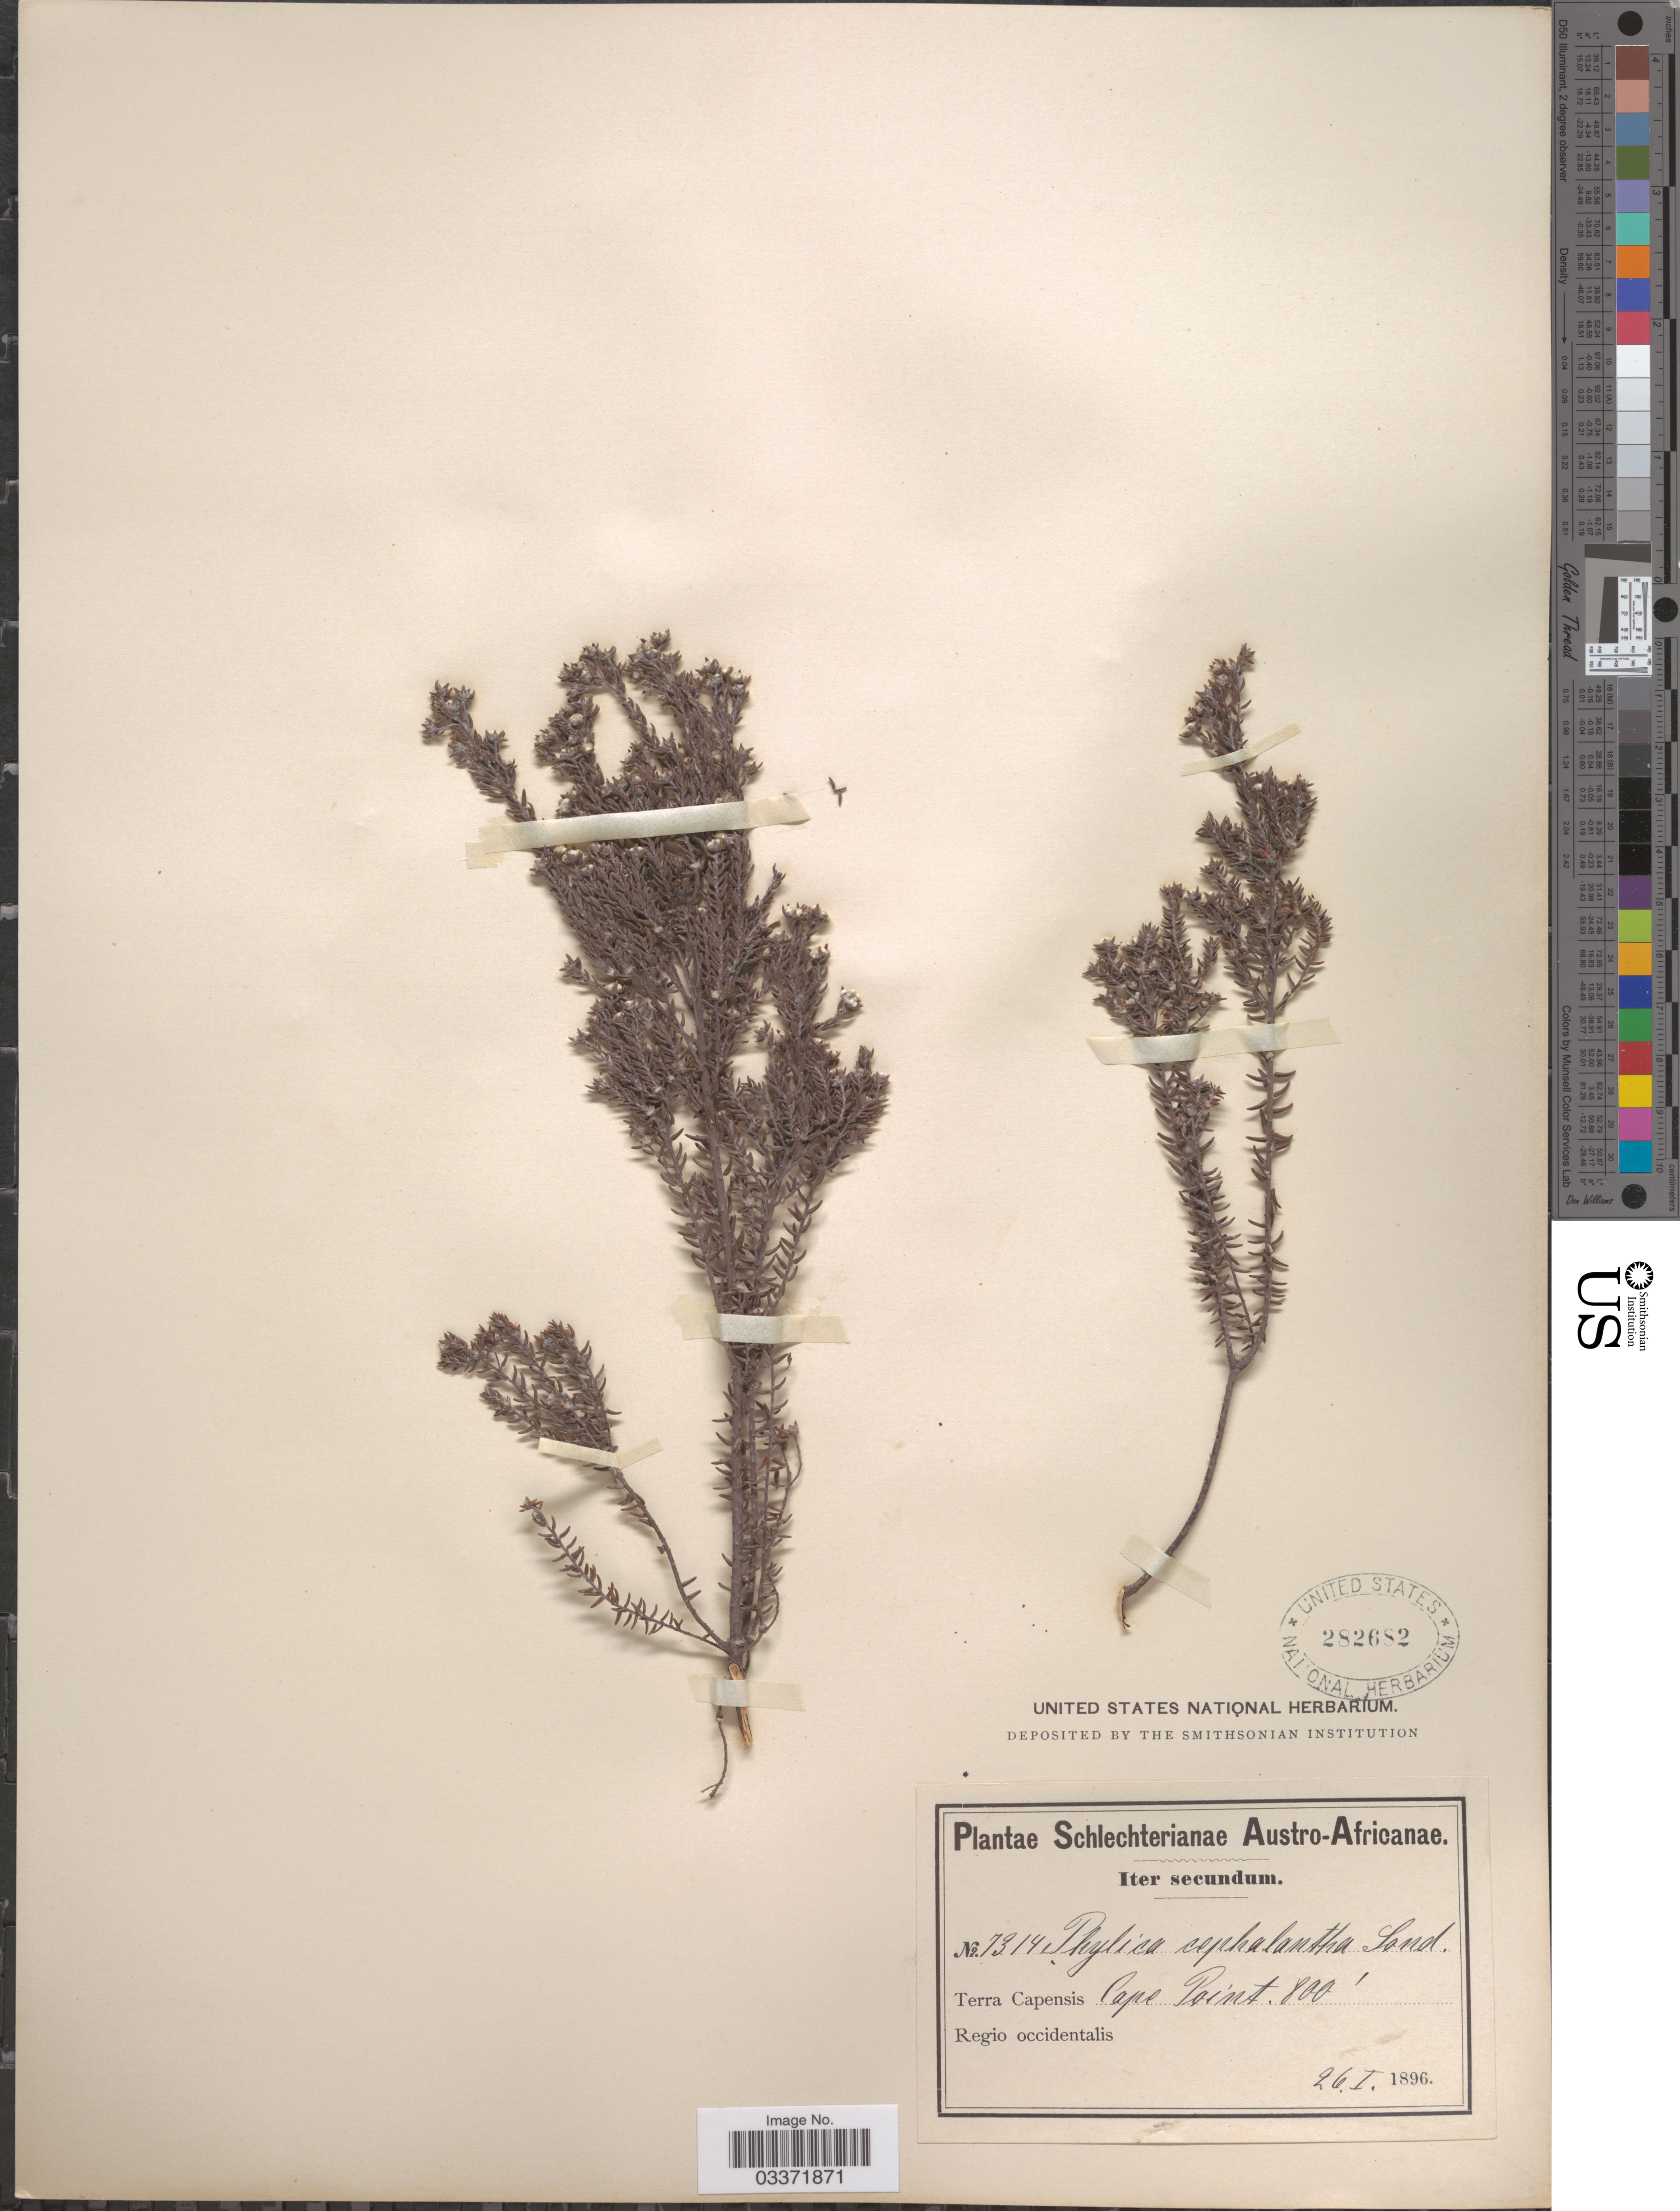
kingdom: Plantae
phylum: Tracheophyta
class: Magnoliopsida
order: Rosales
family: Rhamnaceae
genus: Phylica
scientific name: Phylica cephalantha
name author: Sond.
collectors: Schlechter, --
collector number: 7314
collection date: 1896-01-26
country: South Africa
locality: Austro-Africanae, Terra Capensis, Cape Point, Regio occidentalis.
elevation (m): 244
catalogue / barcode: US 282682